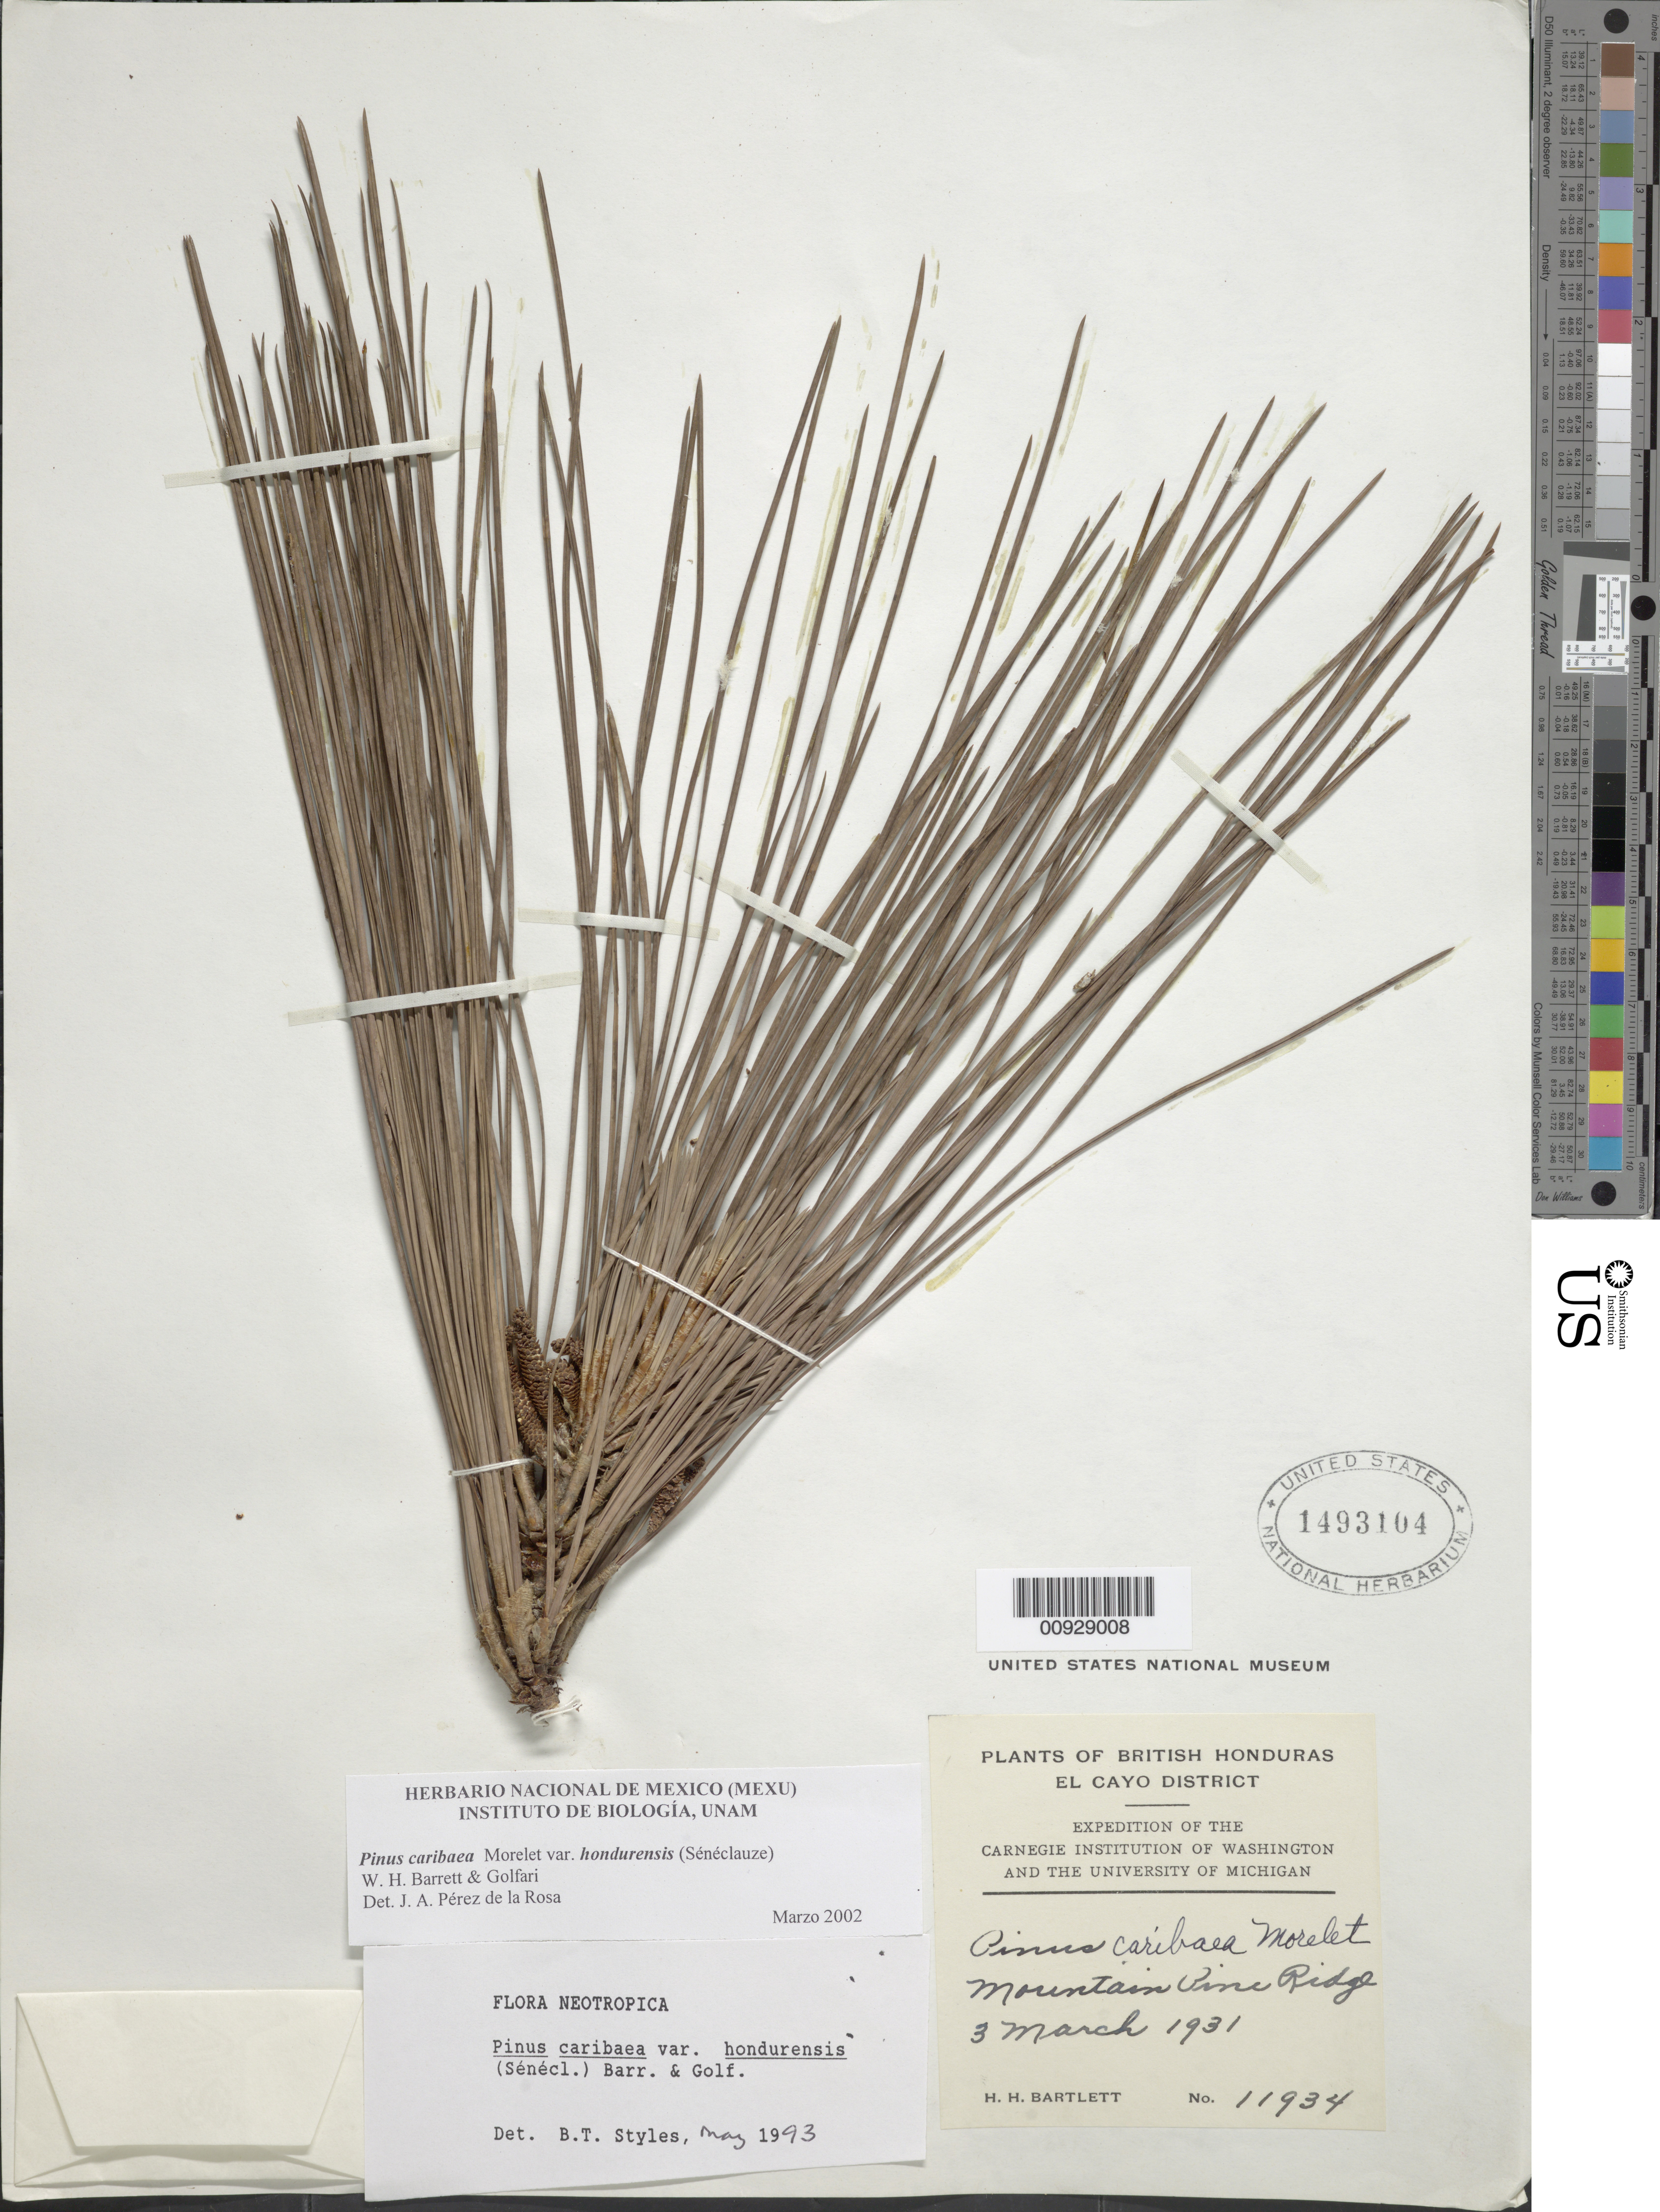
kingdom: Plantae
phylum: Tracheophyta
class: Pinopsida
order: Pinales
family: Pinaceae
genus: Pinus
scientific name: Pinus caribaea var. hondurensis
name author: (Sénécl.) W.H.G. Barrett & Golfari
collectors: H. H. Bartlett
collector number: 11934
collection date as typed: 03 Mar 1931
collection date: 1931-03-03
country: Belize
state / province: Cayo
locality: Mountain Pine Ridge.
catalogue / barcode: US 1493104